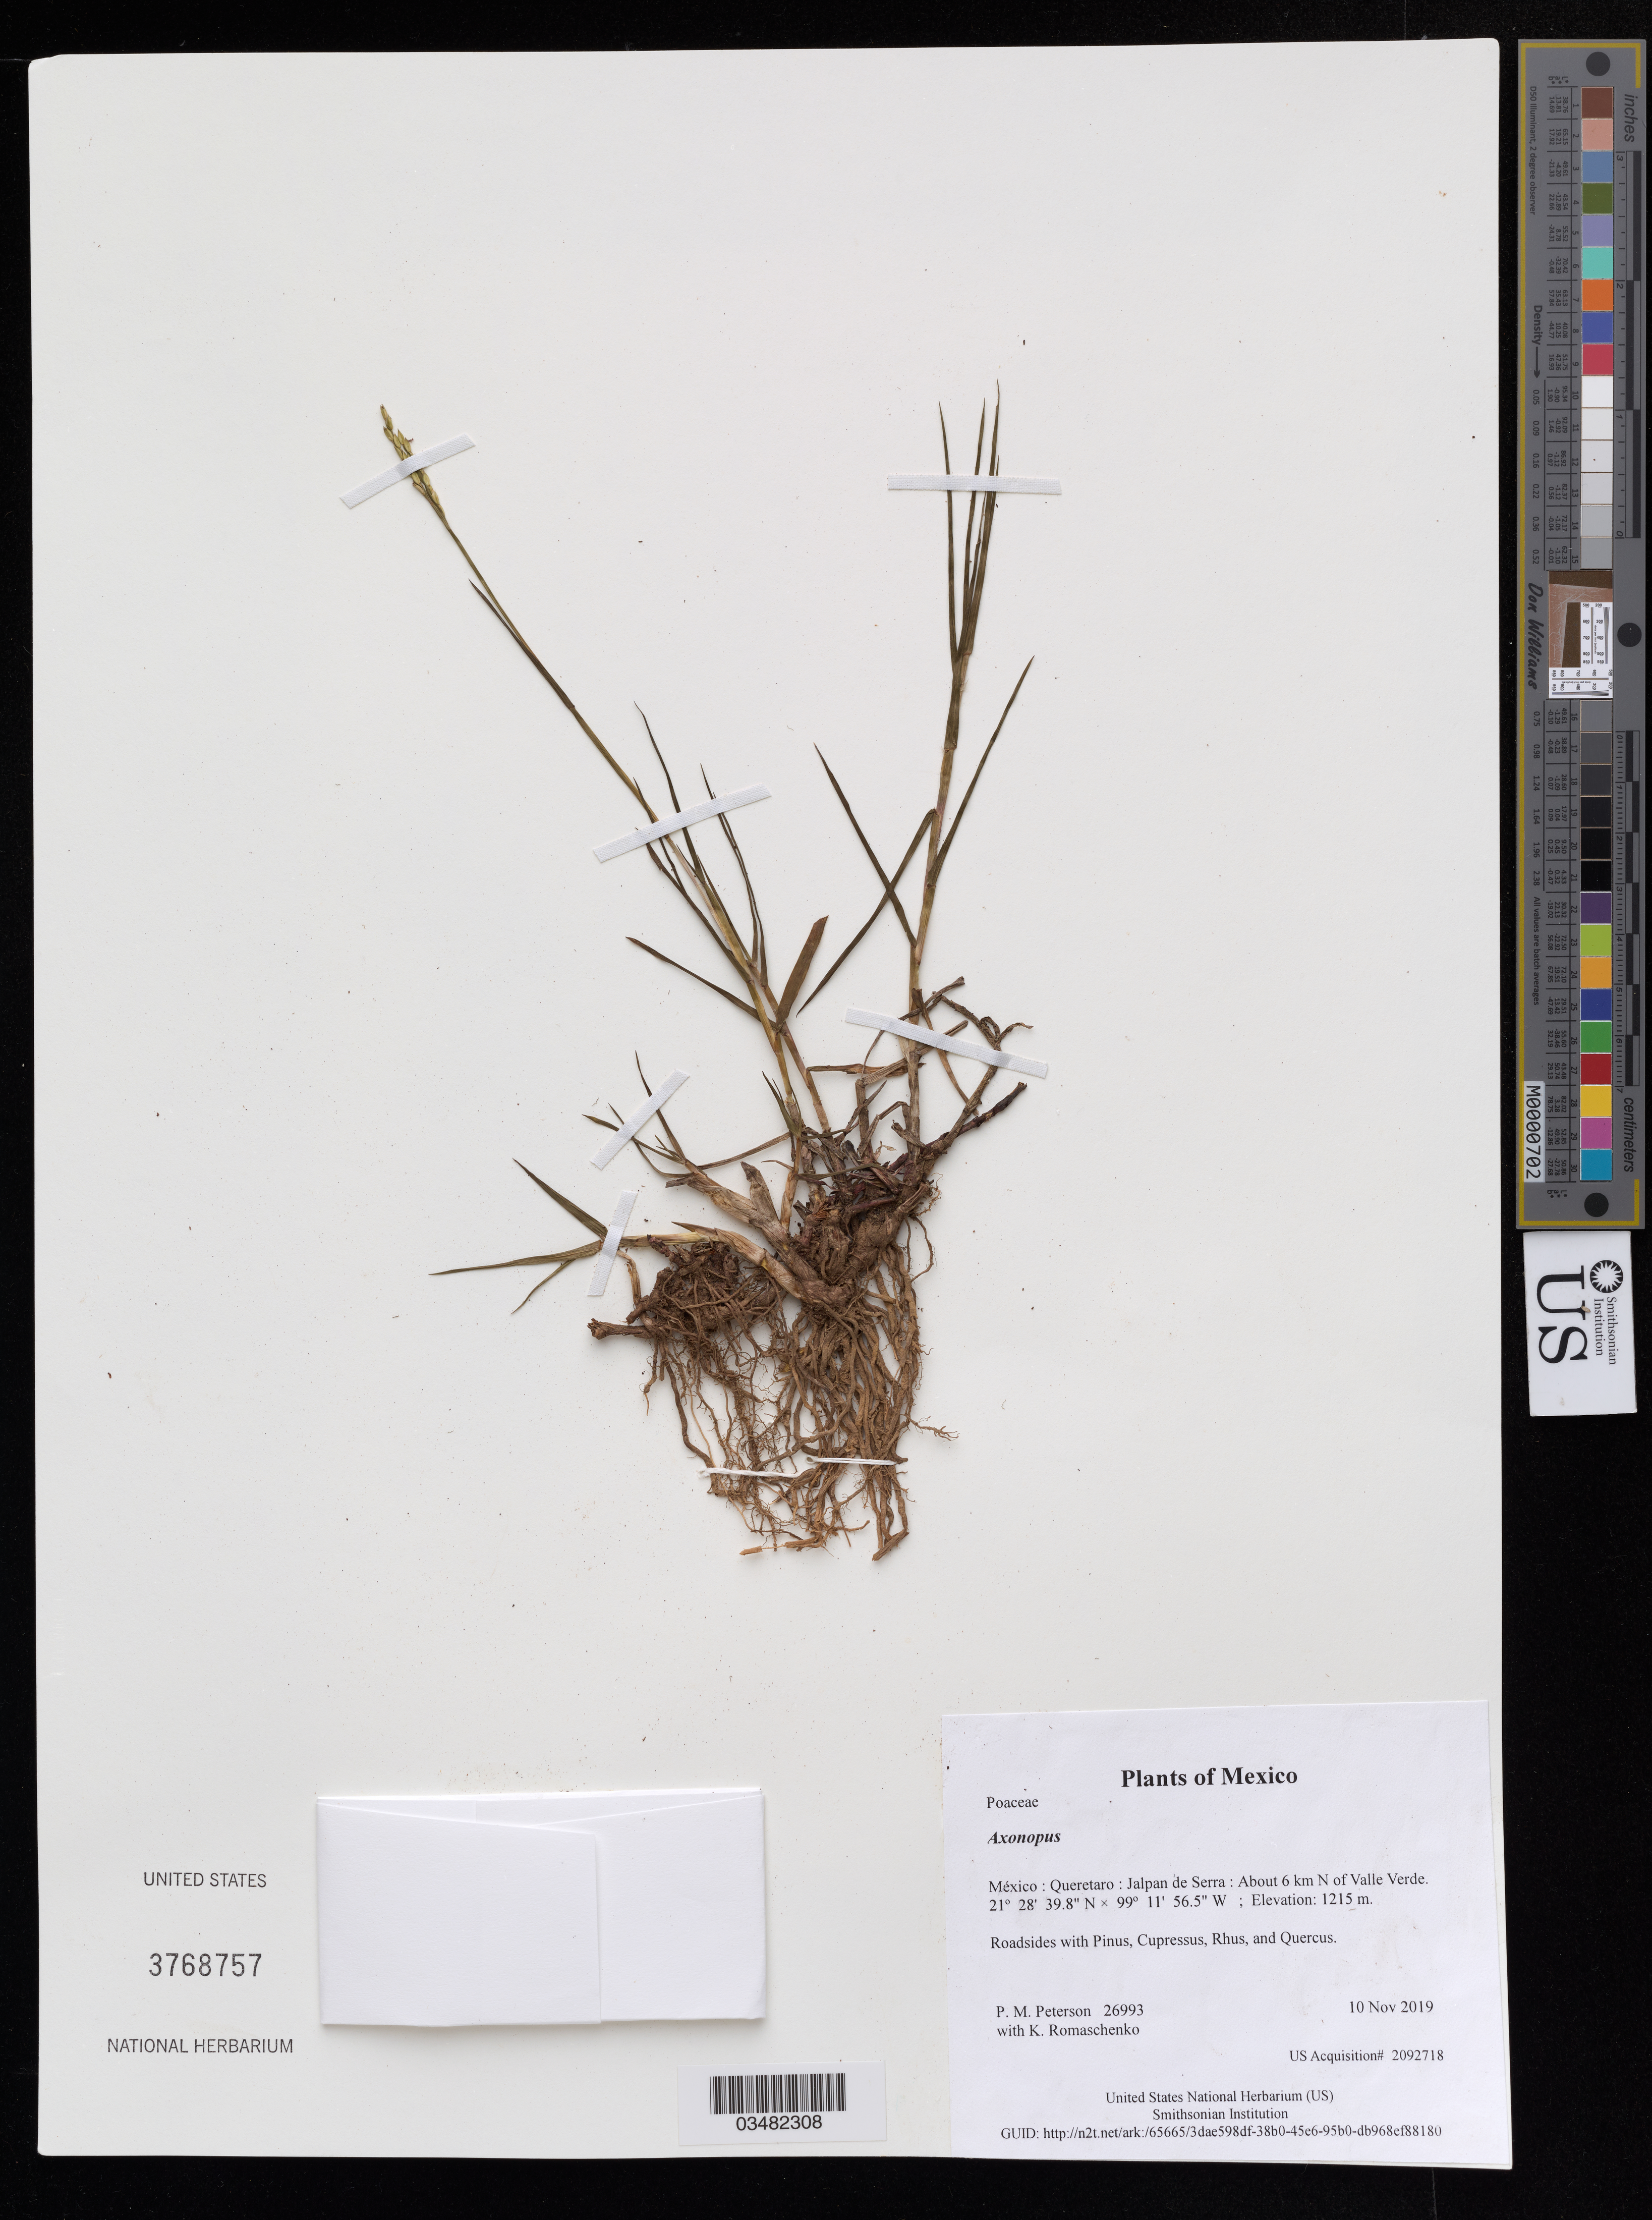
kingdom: Plantae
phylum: Tracheophyta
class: Liliopsida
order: Poales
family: Poaceae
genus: Axonopus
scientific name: Axonopus sp.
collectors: P. M. Peterson & K. Romaschenko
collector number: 26993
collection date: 2019-11-10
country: México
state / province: Queretaro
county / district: Jalpan de Serra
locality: About 6 km N of Valle Verde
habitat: Roadsides with Pinus, Cupressus, Rhus, and Quercus.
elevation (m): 1215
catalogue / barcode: US 3768757